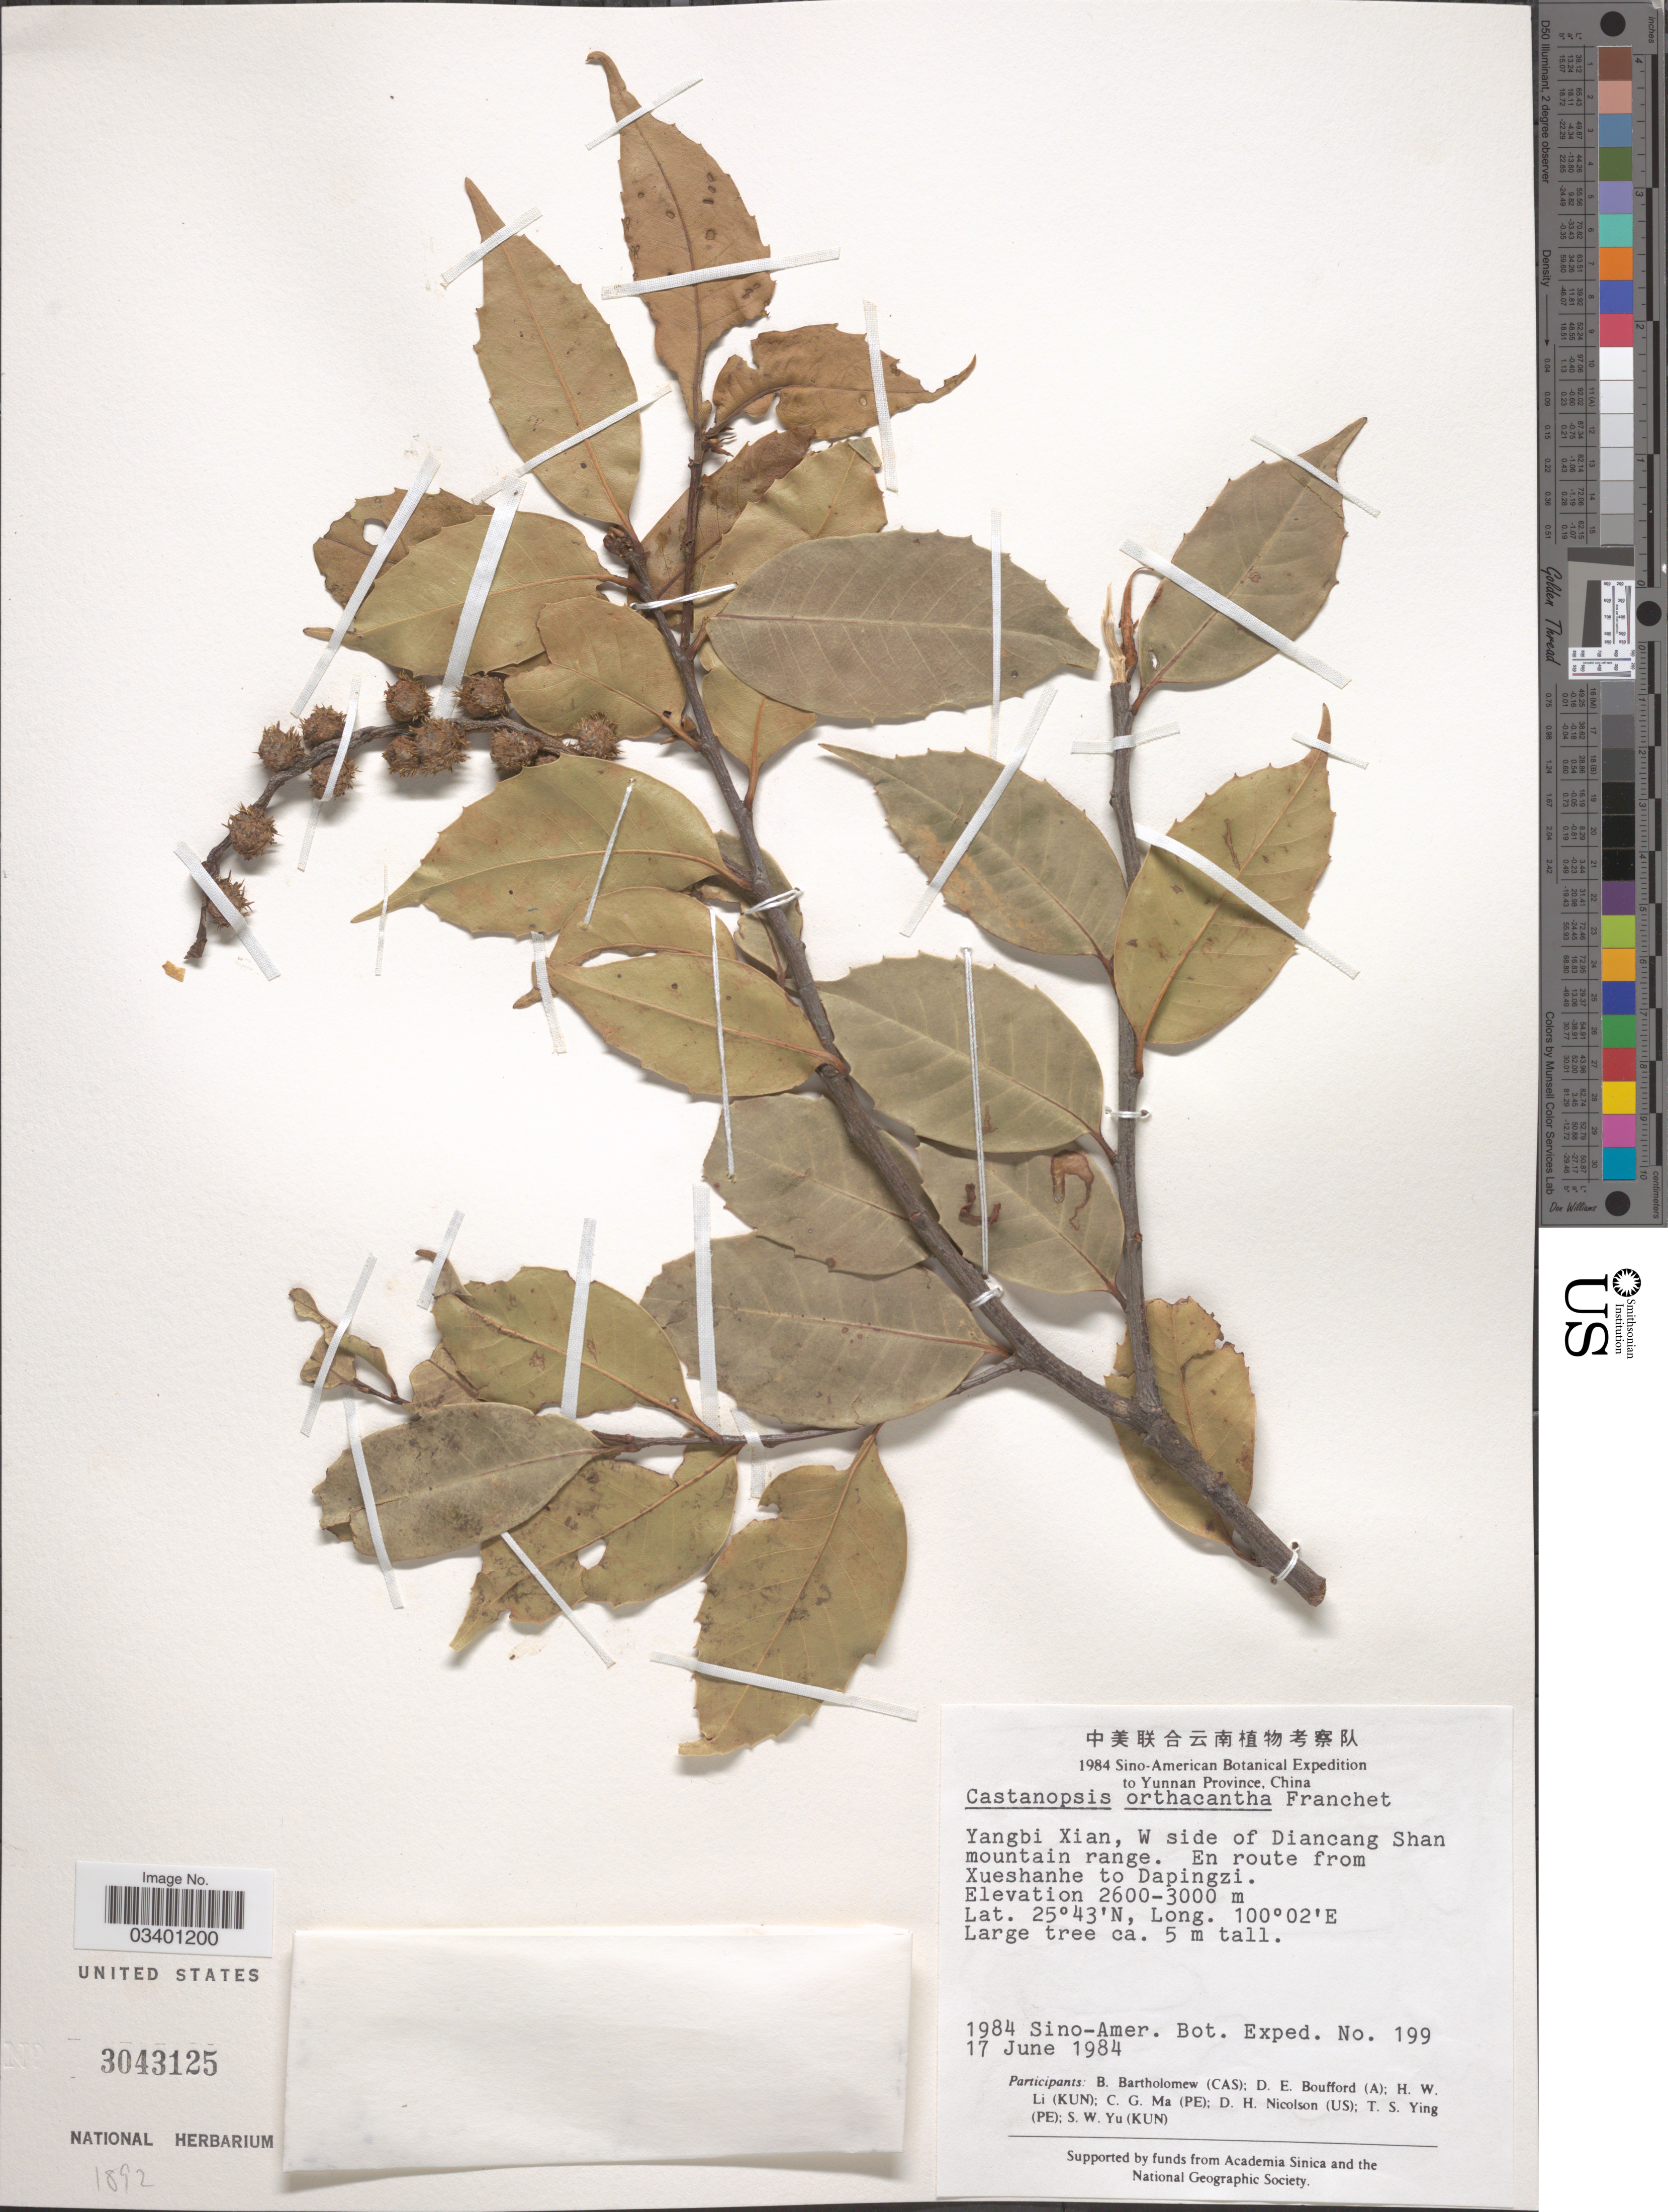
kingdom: Plantae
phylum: Tracheophyta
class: Magnoliopsida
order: Fagales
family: Fagaceae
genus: Castanopsis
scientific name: Castanopsis orthacantha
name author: Franch.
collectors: B. Bartholomew, D. E. Boufford, H. W. Li, C. Ma & et al.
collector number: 199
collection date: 1984-06-17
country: China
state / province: Yunnan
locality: Yangbi Xian, W side of Diancang Shan mountain range. En route from Xueshanhe to Dapingzi.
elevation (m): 2600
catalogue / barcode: US 3043125